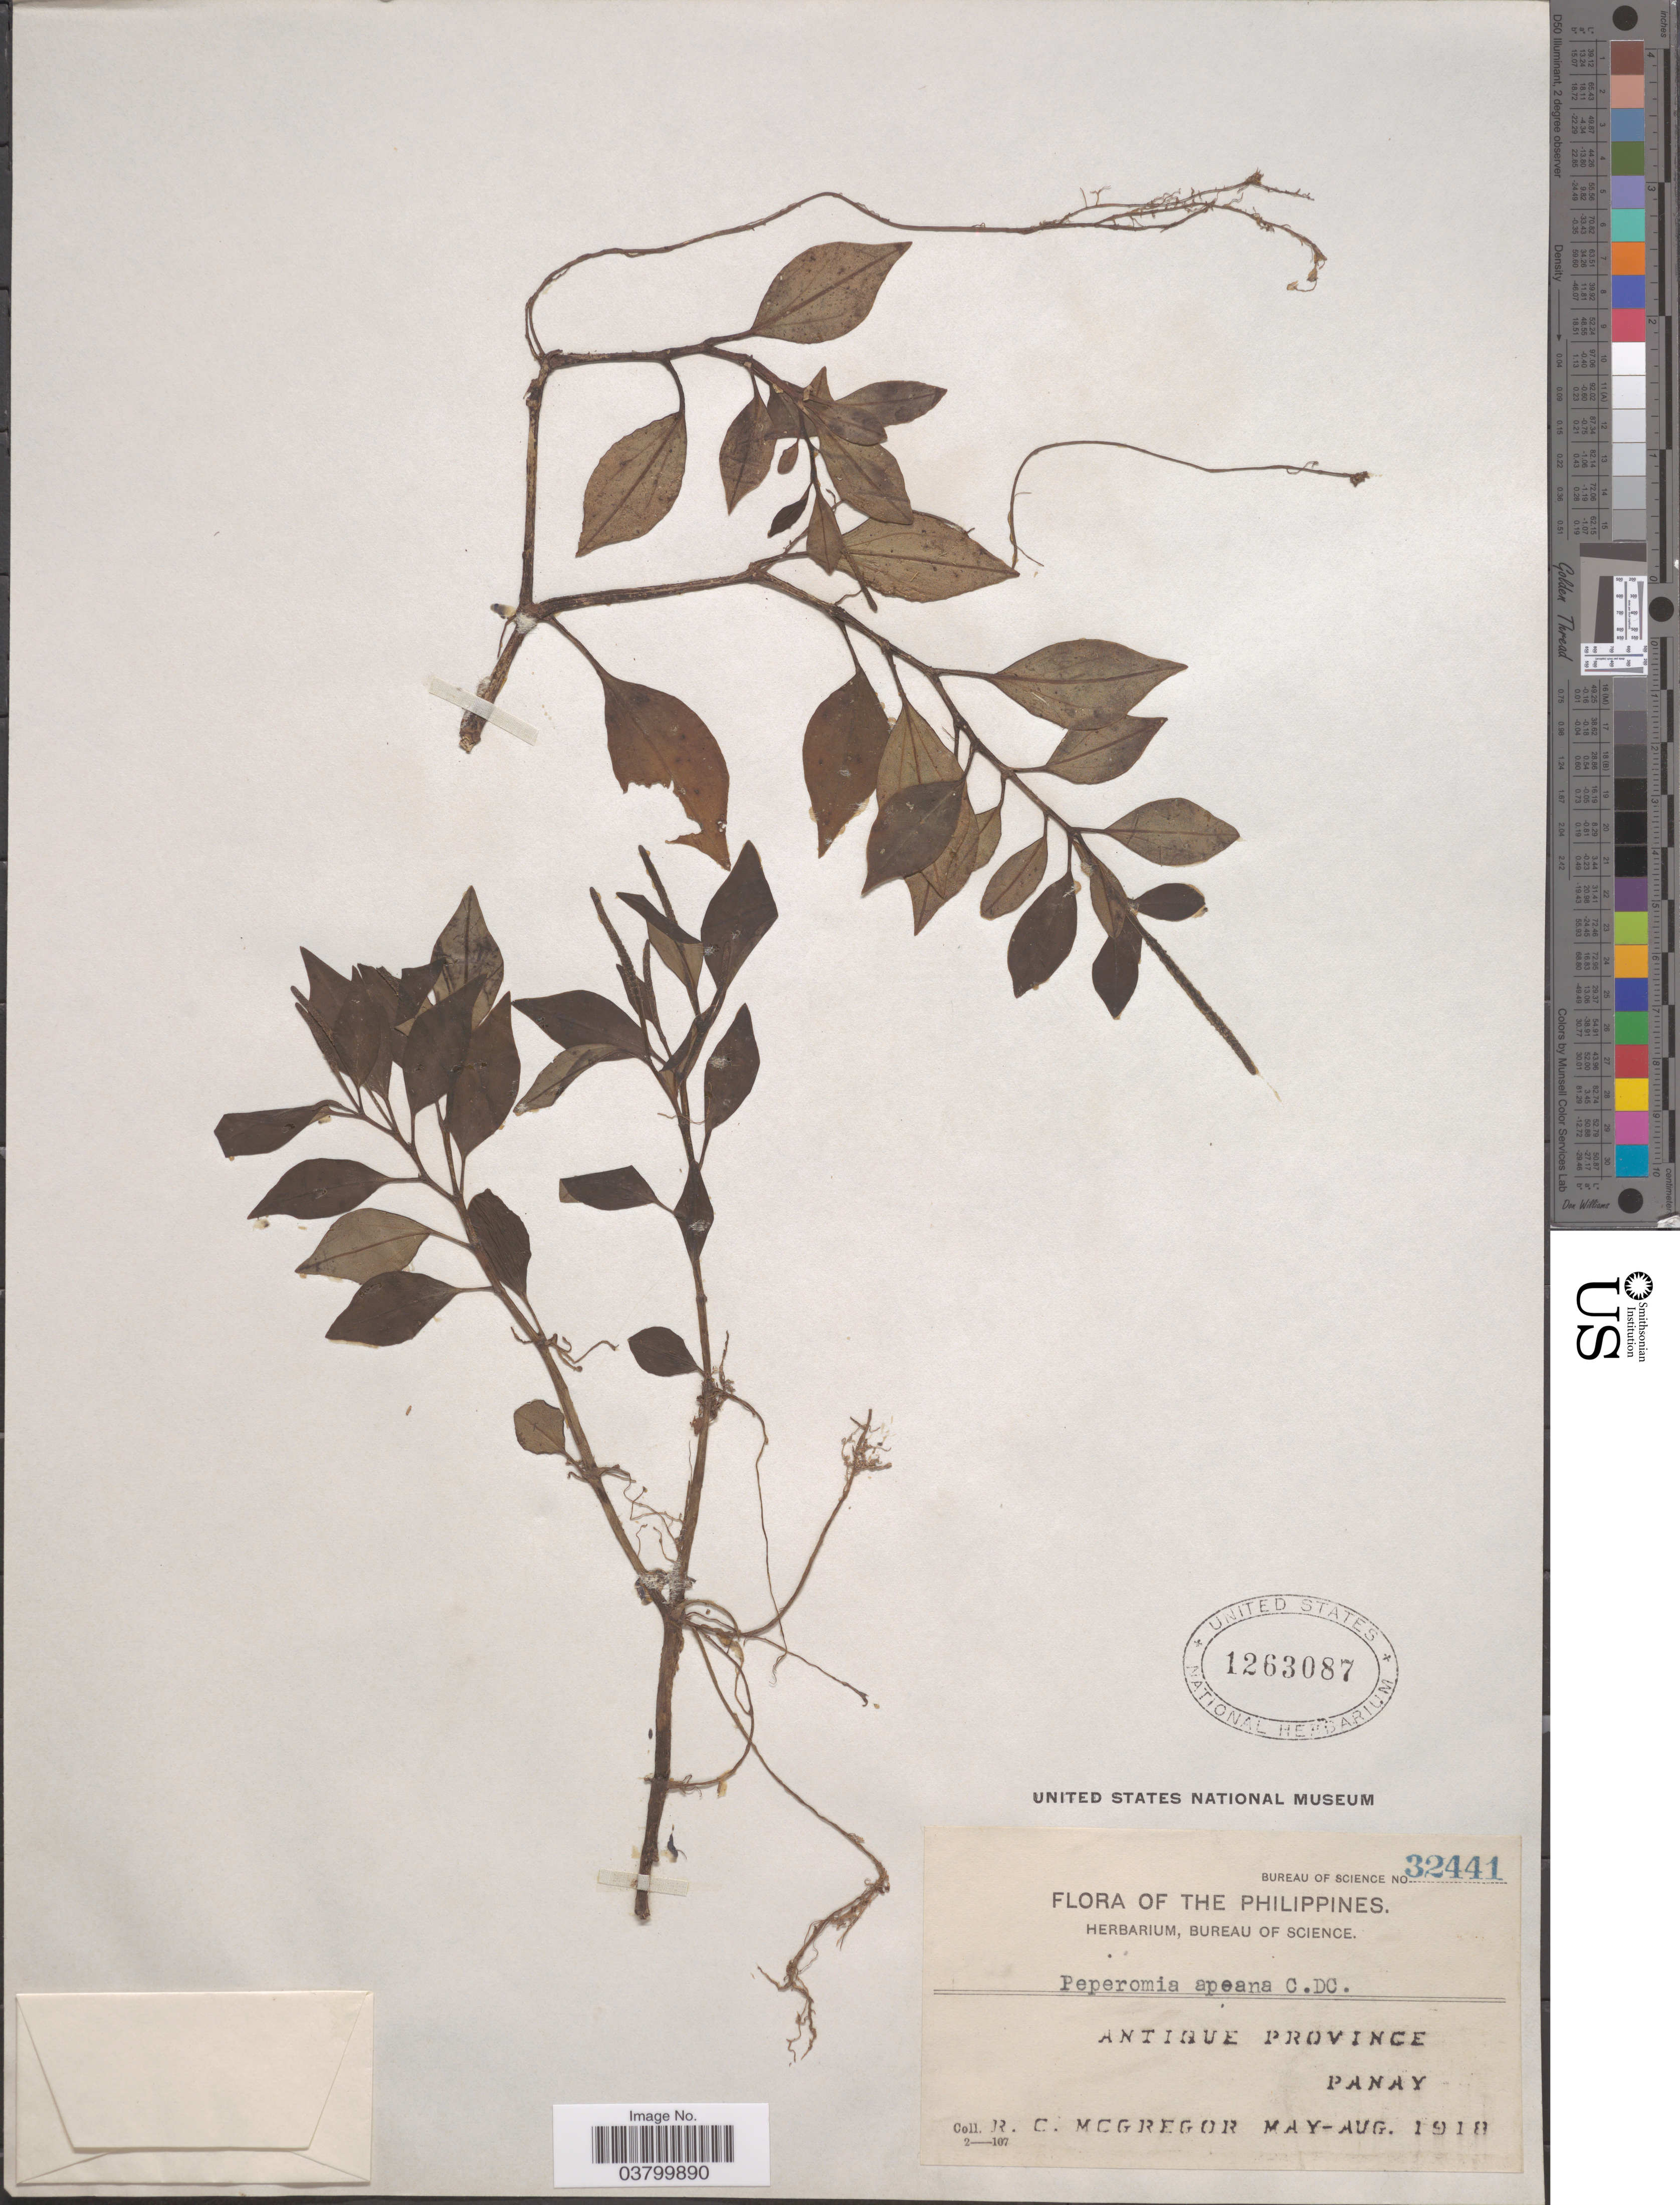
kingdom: Plantae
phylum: Tracheophyta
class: Magnoliopsida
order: Piperales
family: Piperaceae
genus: Peperomia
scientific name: Peperomia laevifolia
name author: Miq.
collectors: R. C. McGregor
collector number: Bureau of Science 32441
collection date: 1918-05/1918-08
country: Philippines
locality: Antique Province. Panay.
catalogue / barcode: US 1263087